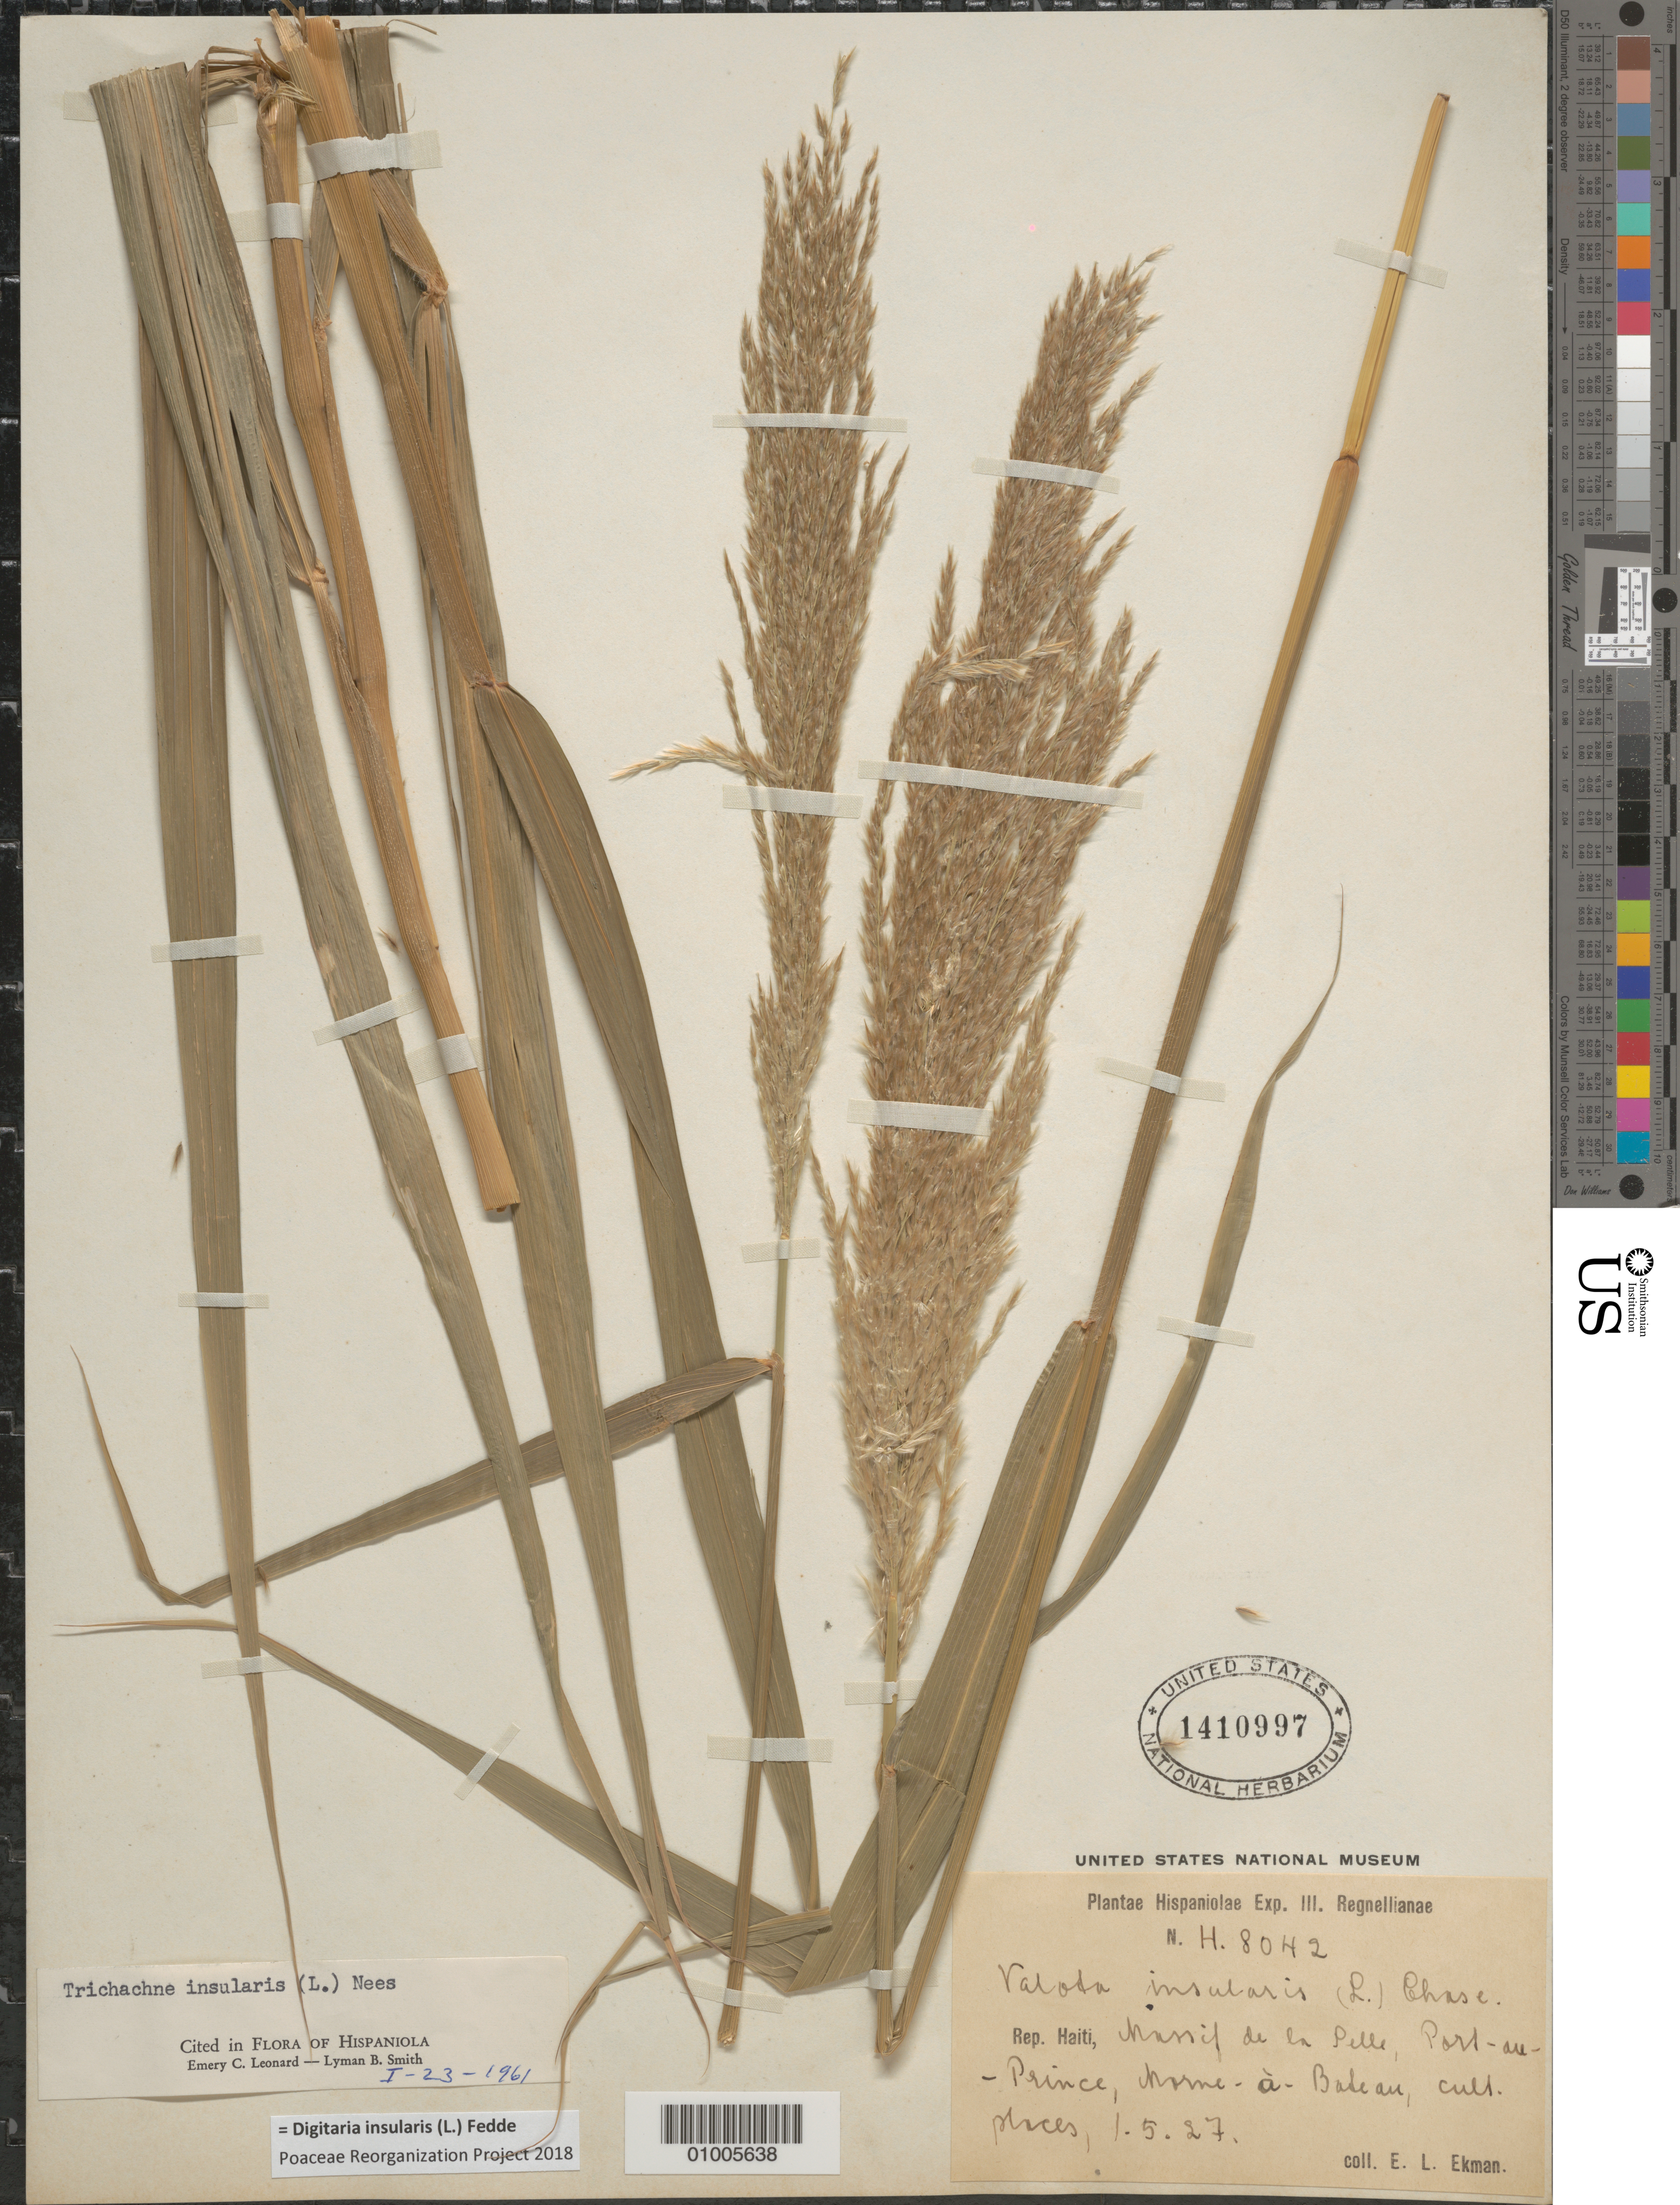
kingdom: Plantae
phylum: Tracheophyta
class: Liliopsida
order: Poales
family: Poaceae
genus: Digitaria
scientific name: Digitaria insularis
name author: (L.) Mez ex Ekman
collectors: E. L. Ekman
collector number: H 8042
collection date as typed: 05 Jan 1927 or 01 May 1927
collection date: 1927-01-05 or 1927-05-01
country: Haiti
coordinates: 0 N, 0 E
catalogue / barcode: US 1410997